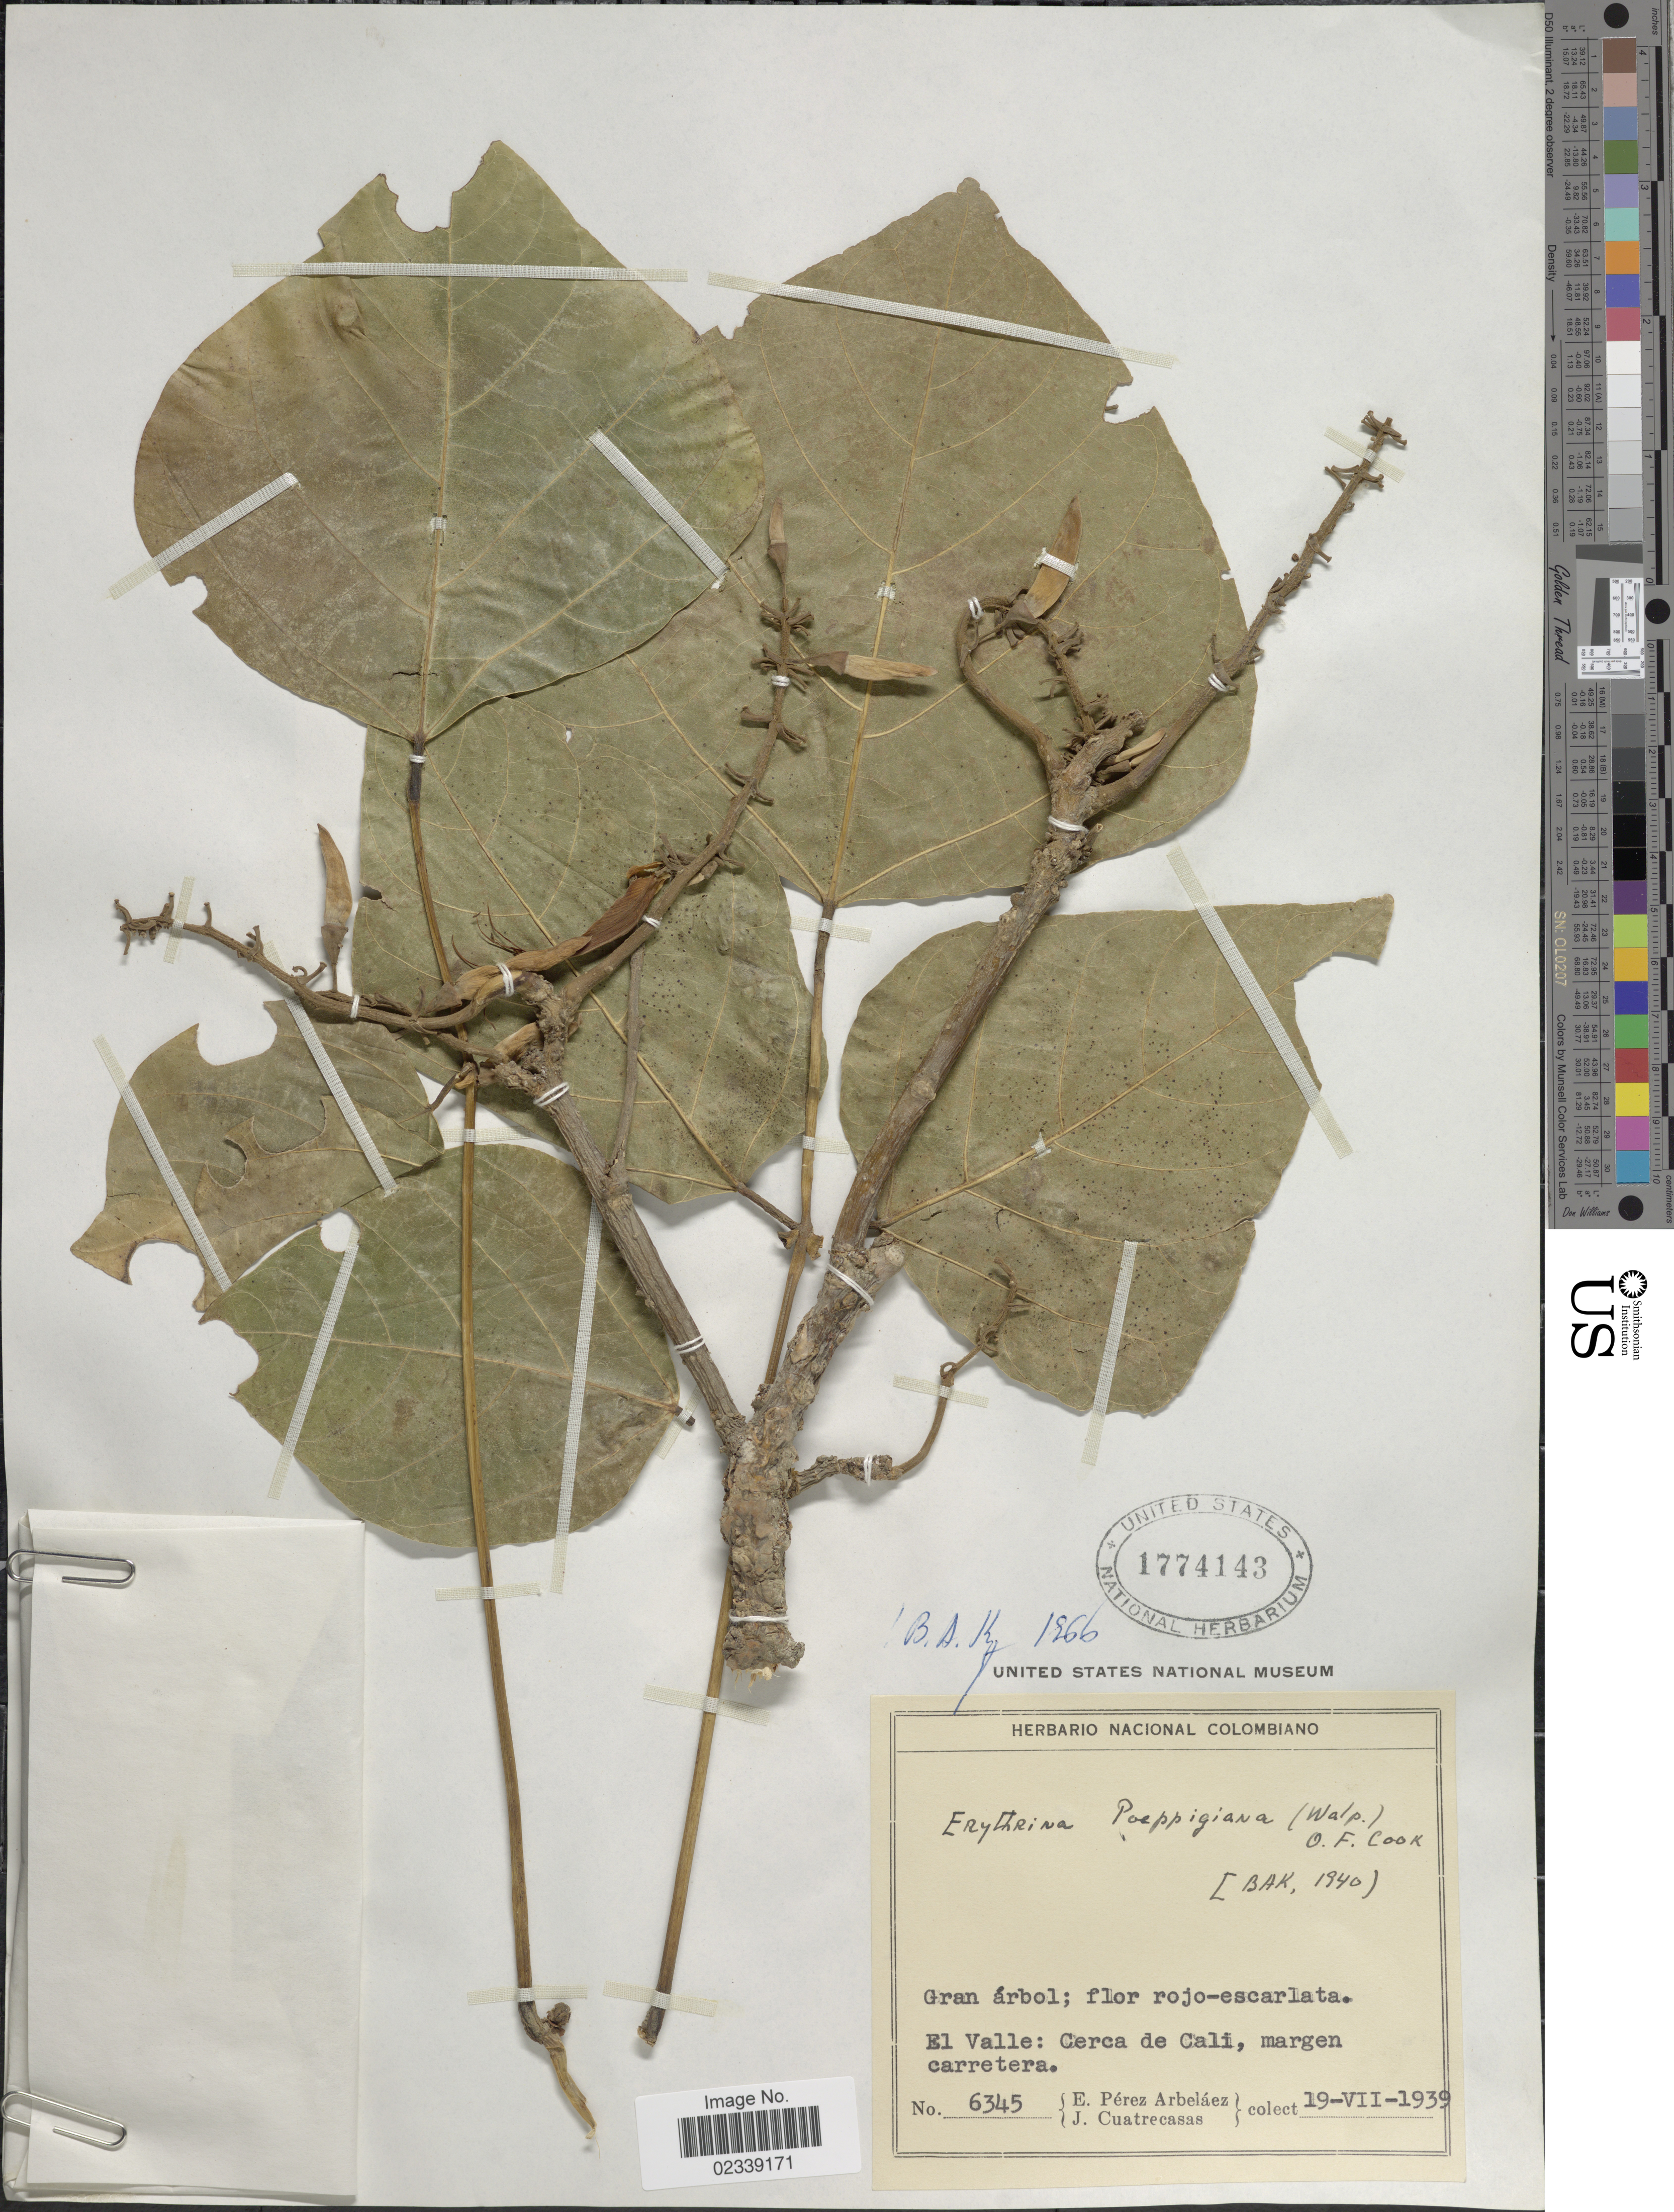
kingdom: Plantae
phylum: Tracheophyta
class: Magnoliopsida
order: Fabales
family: Fabaceae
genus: Erythrina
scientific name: Erythrina poeppigiana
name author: (Walp.) O.F. Cook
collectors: E. Pérez Arbeláez & J. Cuatrecasas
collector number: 6345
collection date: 1939-07-19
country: Colombia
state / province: Valle del Cauca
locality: El Valle, cerca de Cali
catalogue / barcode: US 1774143